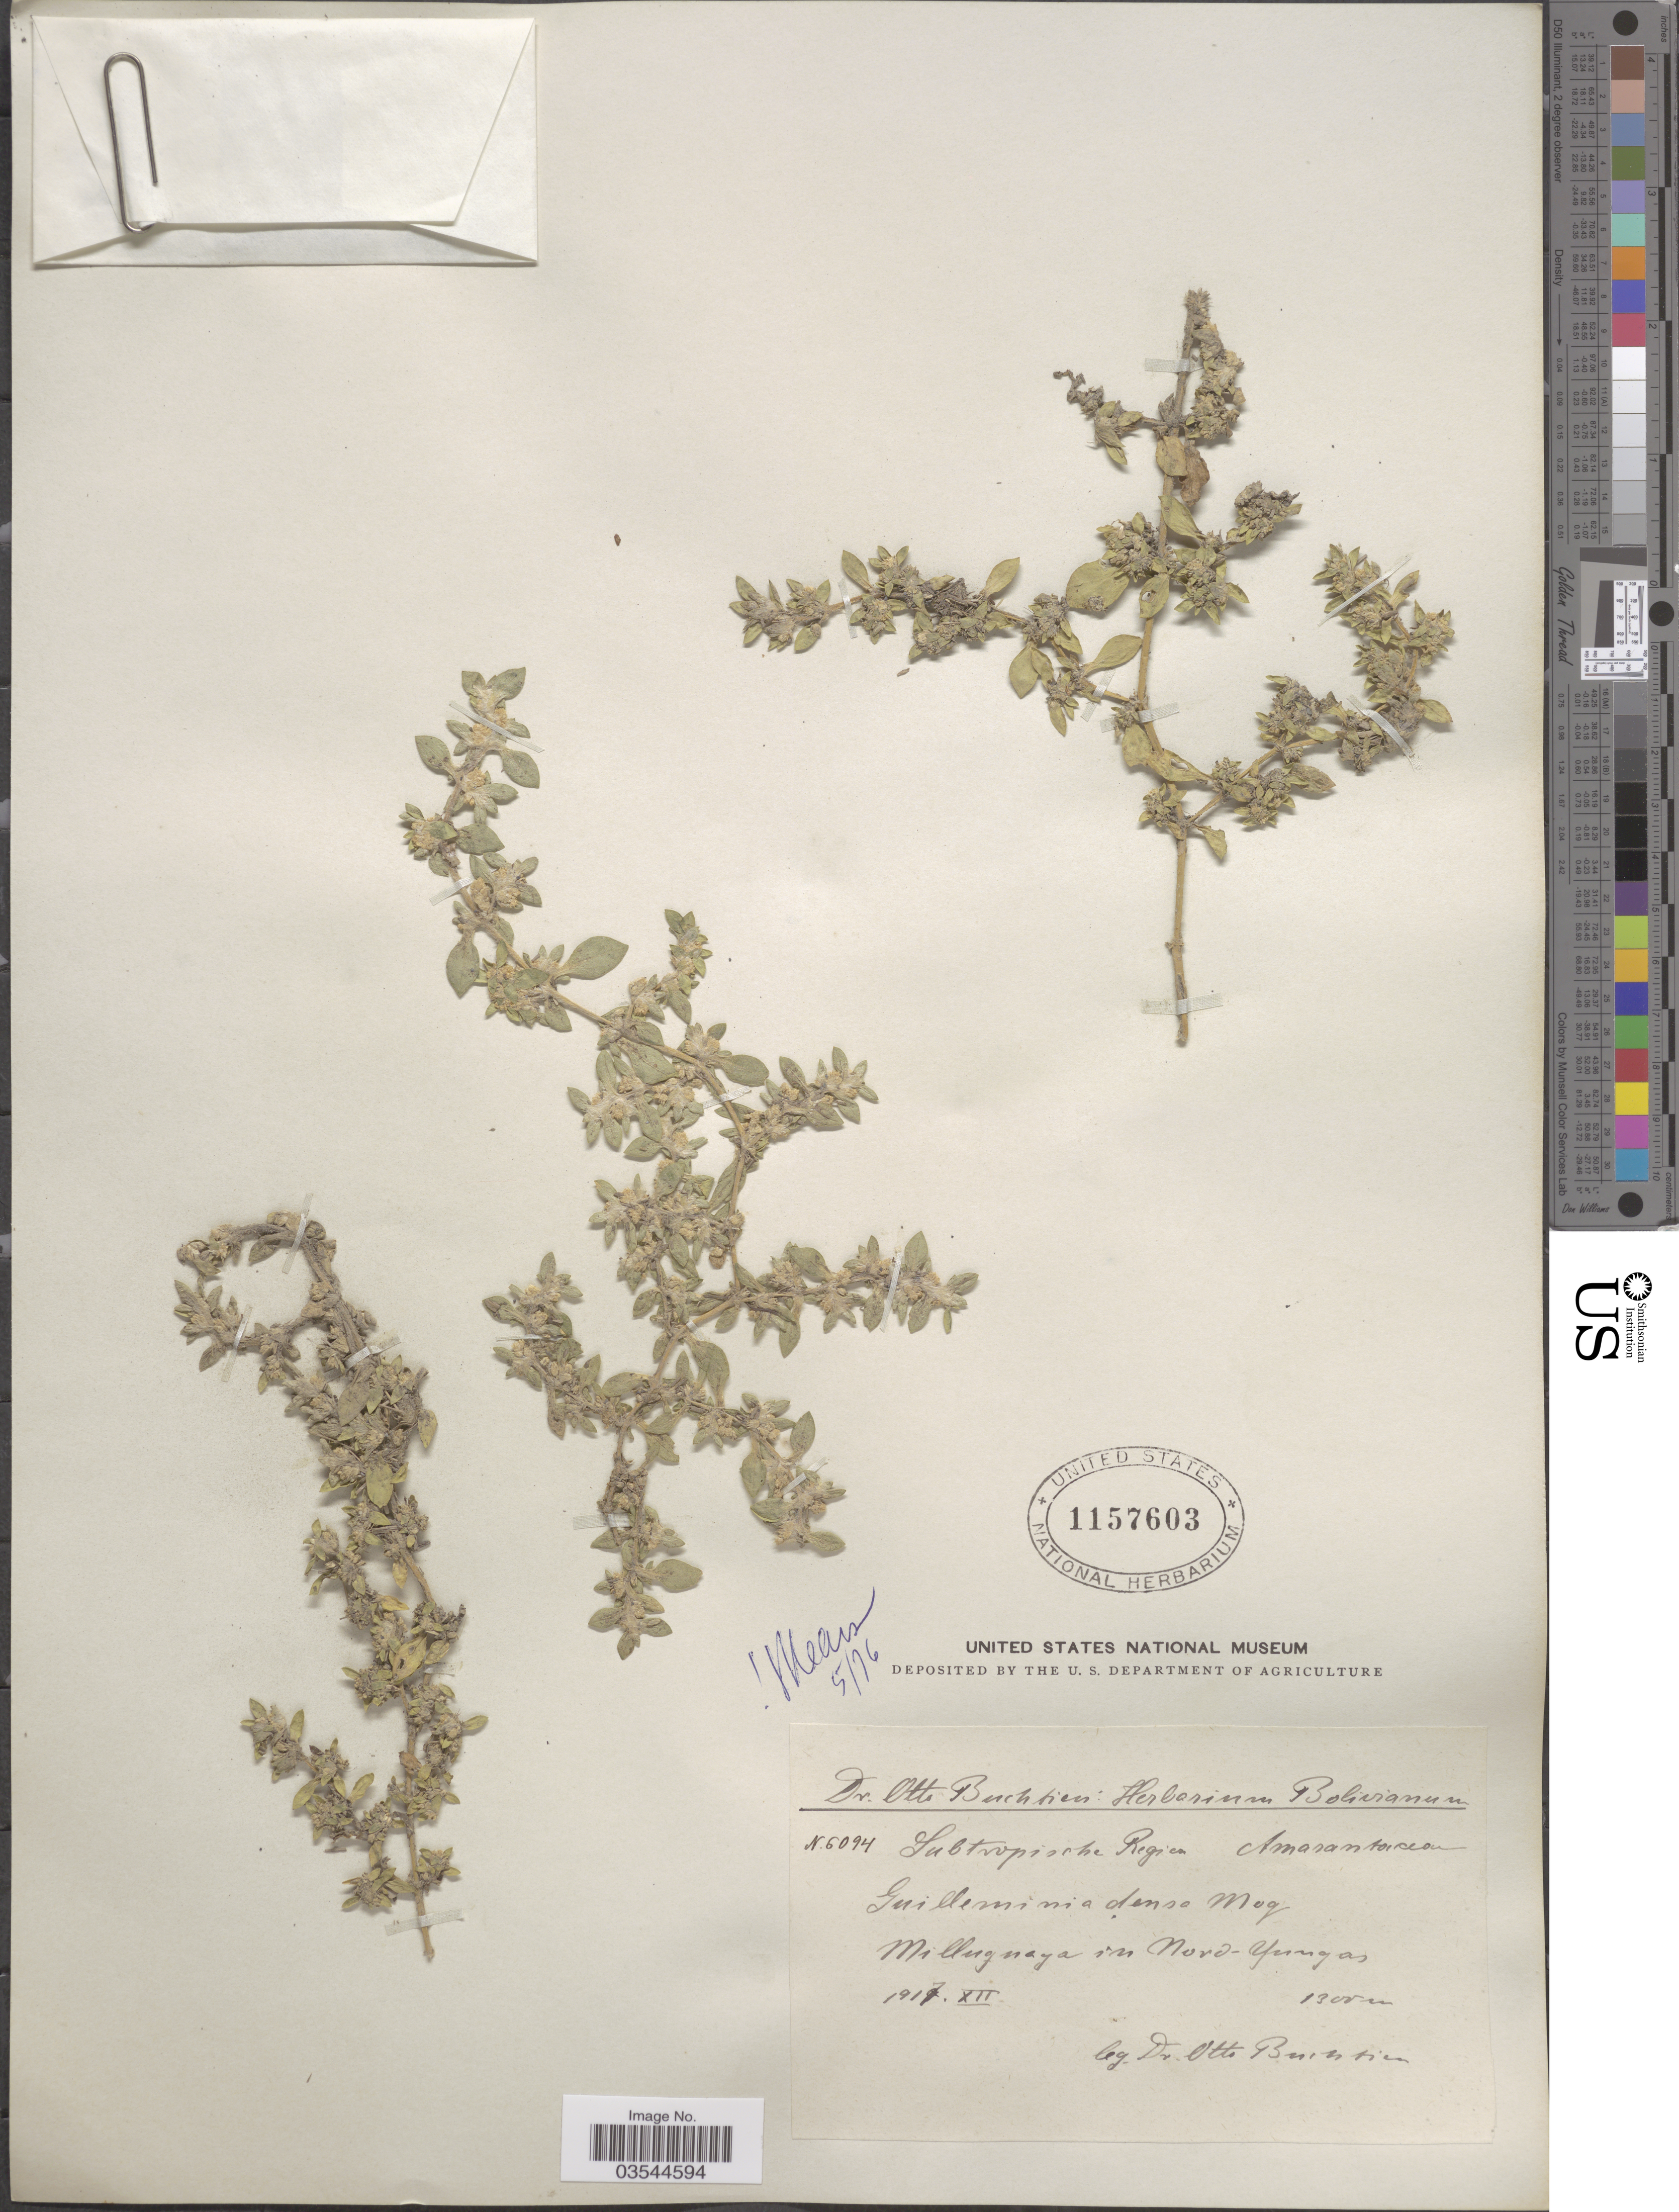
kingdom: Plantae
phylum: Tracheophyta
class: Magnoliopsida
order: Caryophyllales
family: Amaranthaceae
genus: Guilleminea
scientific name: Guilleminea densa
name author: (Humb. & Bonpl. ex Schult.) Moq.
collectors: O. Buchtien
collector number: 6094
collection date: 1917-12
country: Bolivia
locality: Subtropische Region. Milluguaya in Nord-Yungas.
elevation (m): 1300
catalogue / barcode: US 1157603